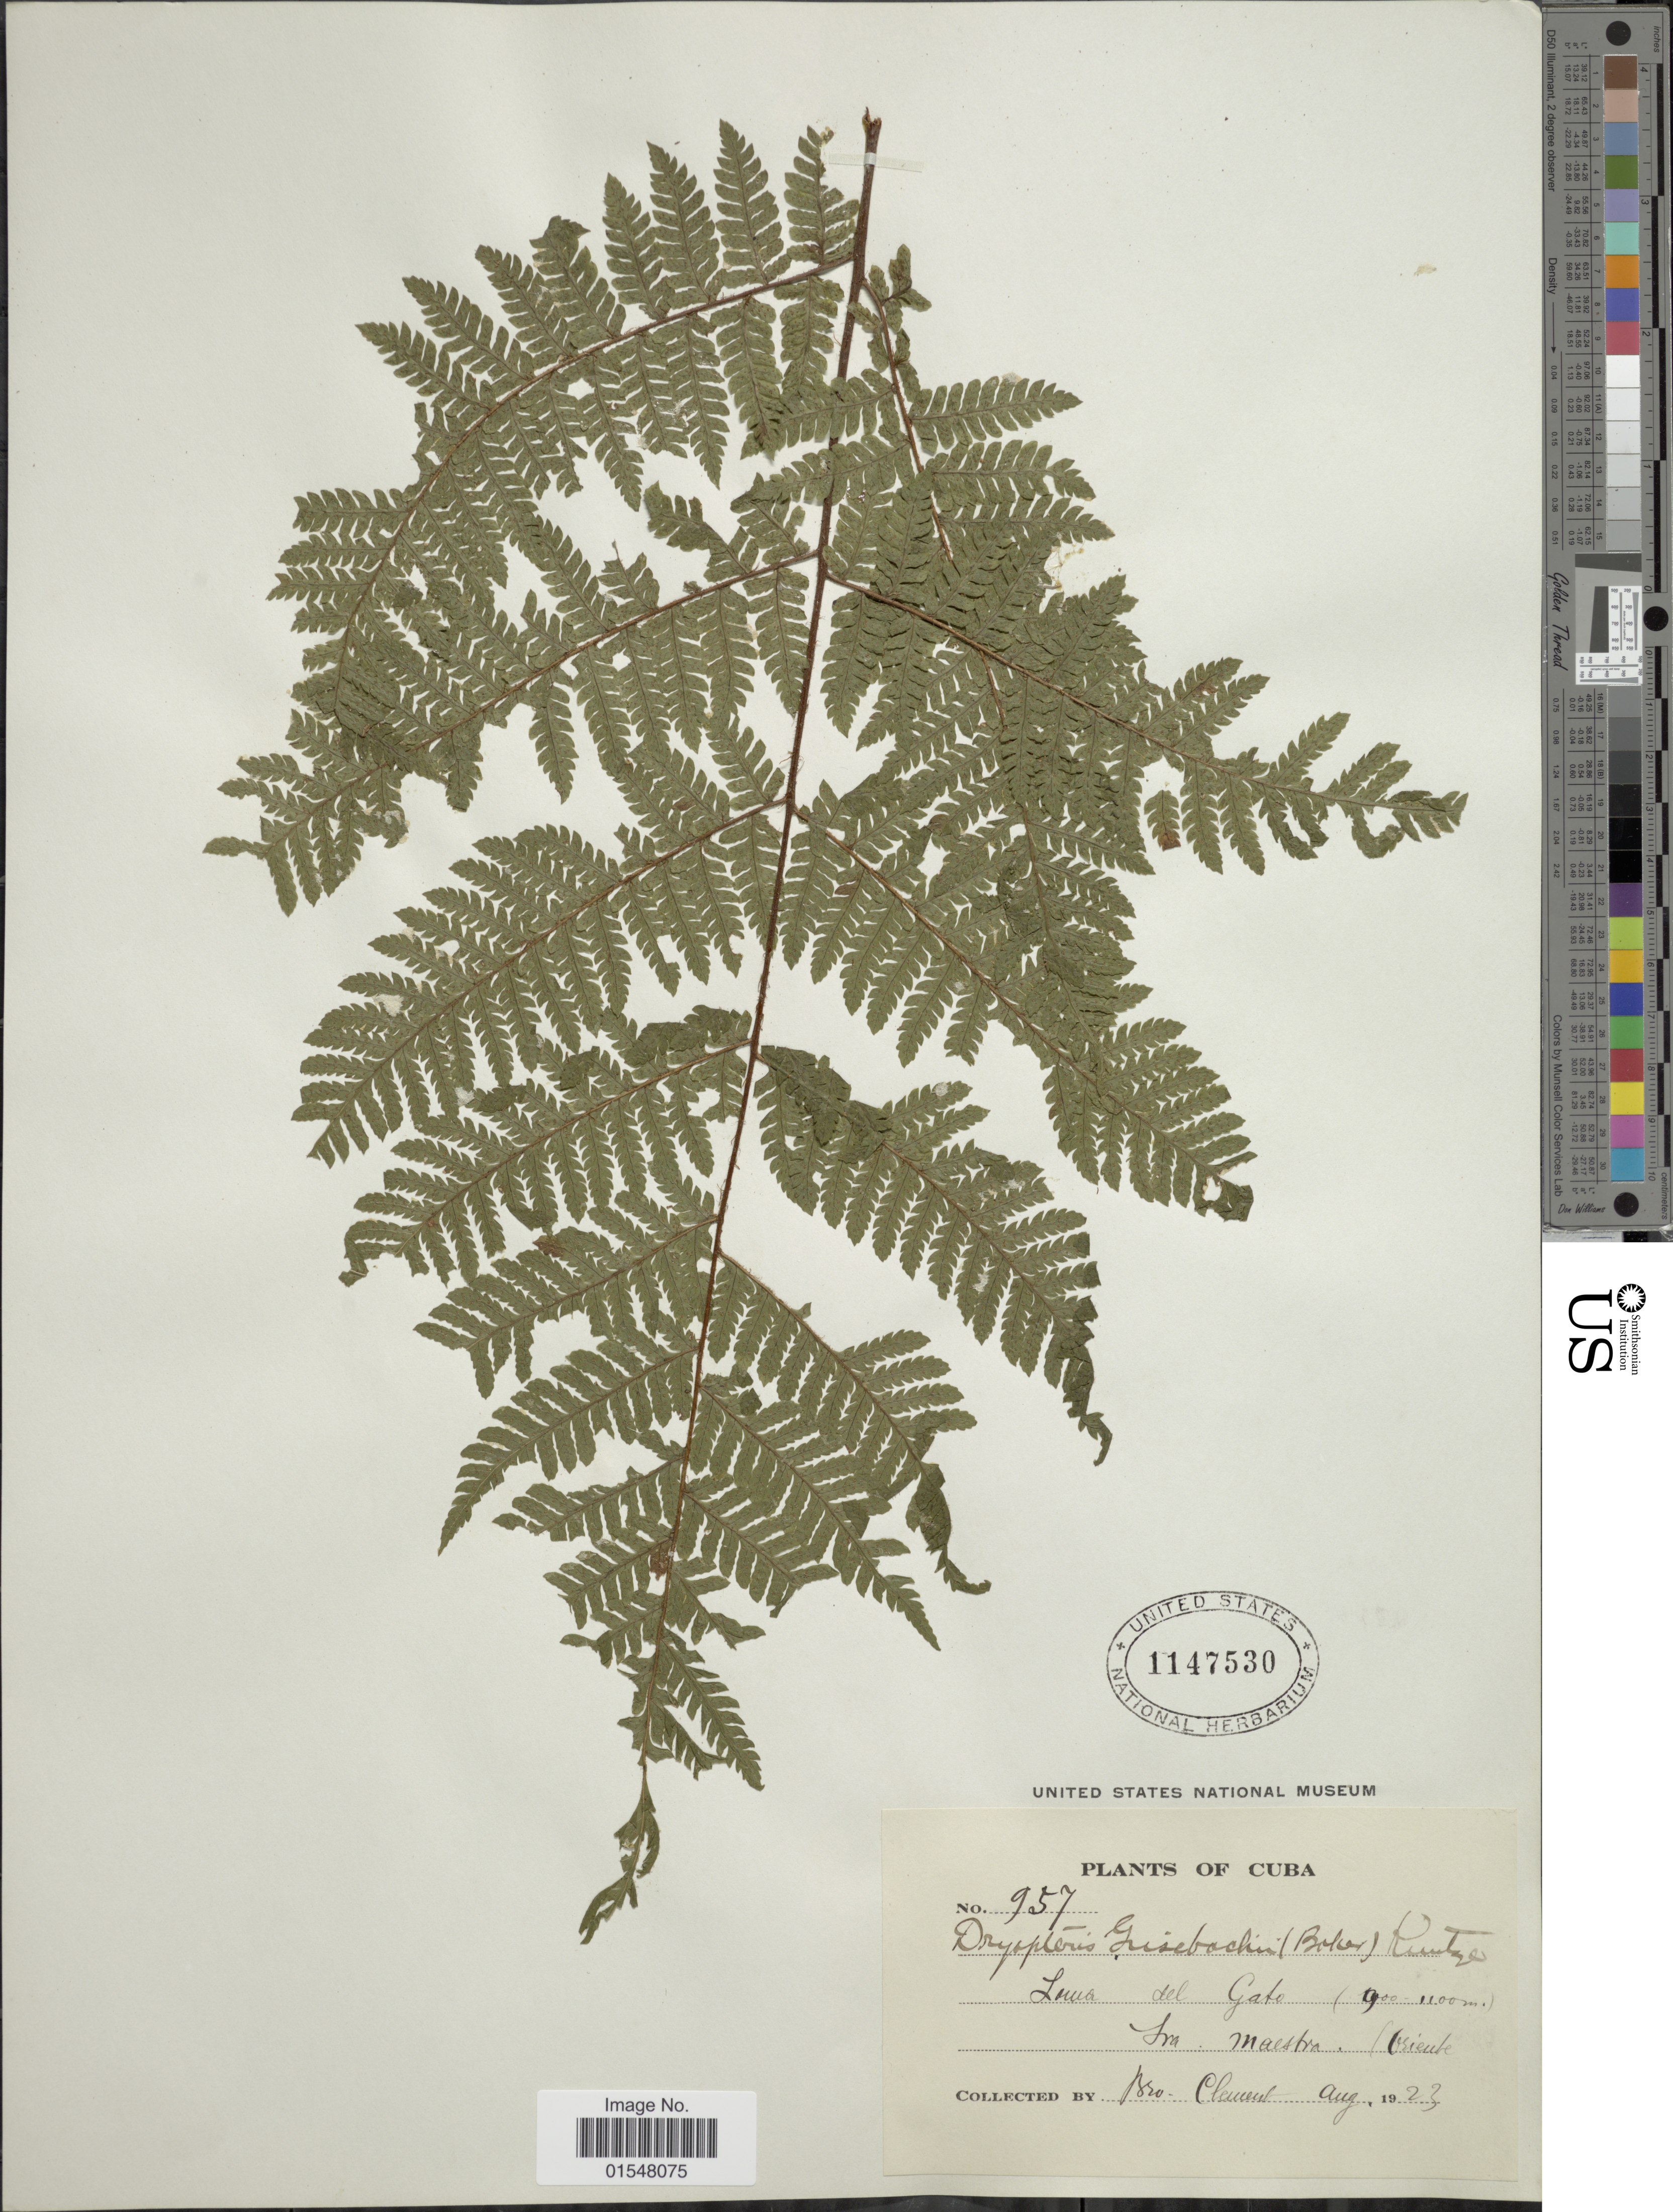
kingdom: Plantae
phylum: Tracheophyta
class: Polypodiopsida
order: Polypodiales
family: Dryopteridaceae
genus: Ctenitis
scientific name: Ctenitis grisebachii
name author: (Baker) Ching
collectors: B. Clement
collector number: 957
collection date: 1923-08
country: Cuba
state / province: Oriente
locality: Loma del Gato, Sra. [Sierra] Maestro (Oriente)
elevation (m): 900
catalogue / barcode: US 1147530